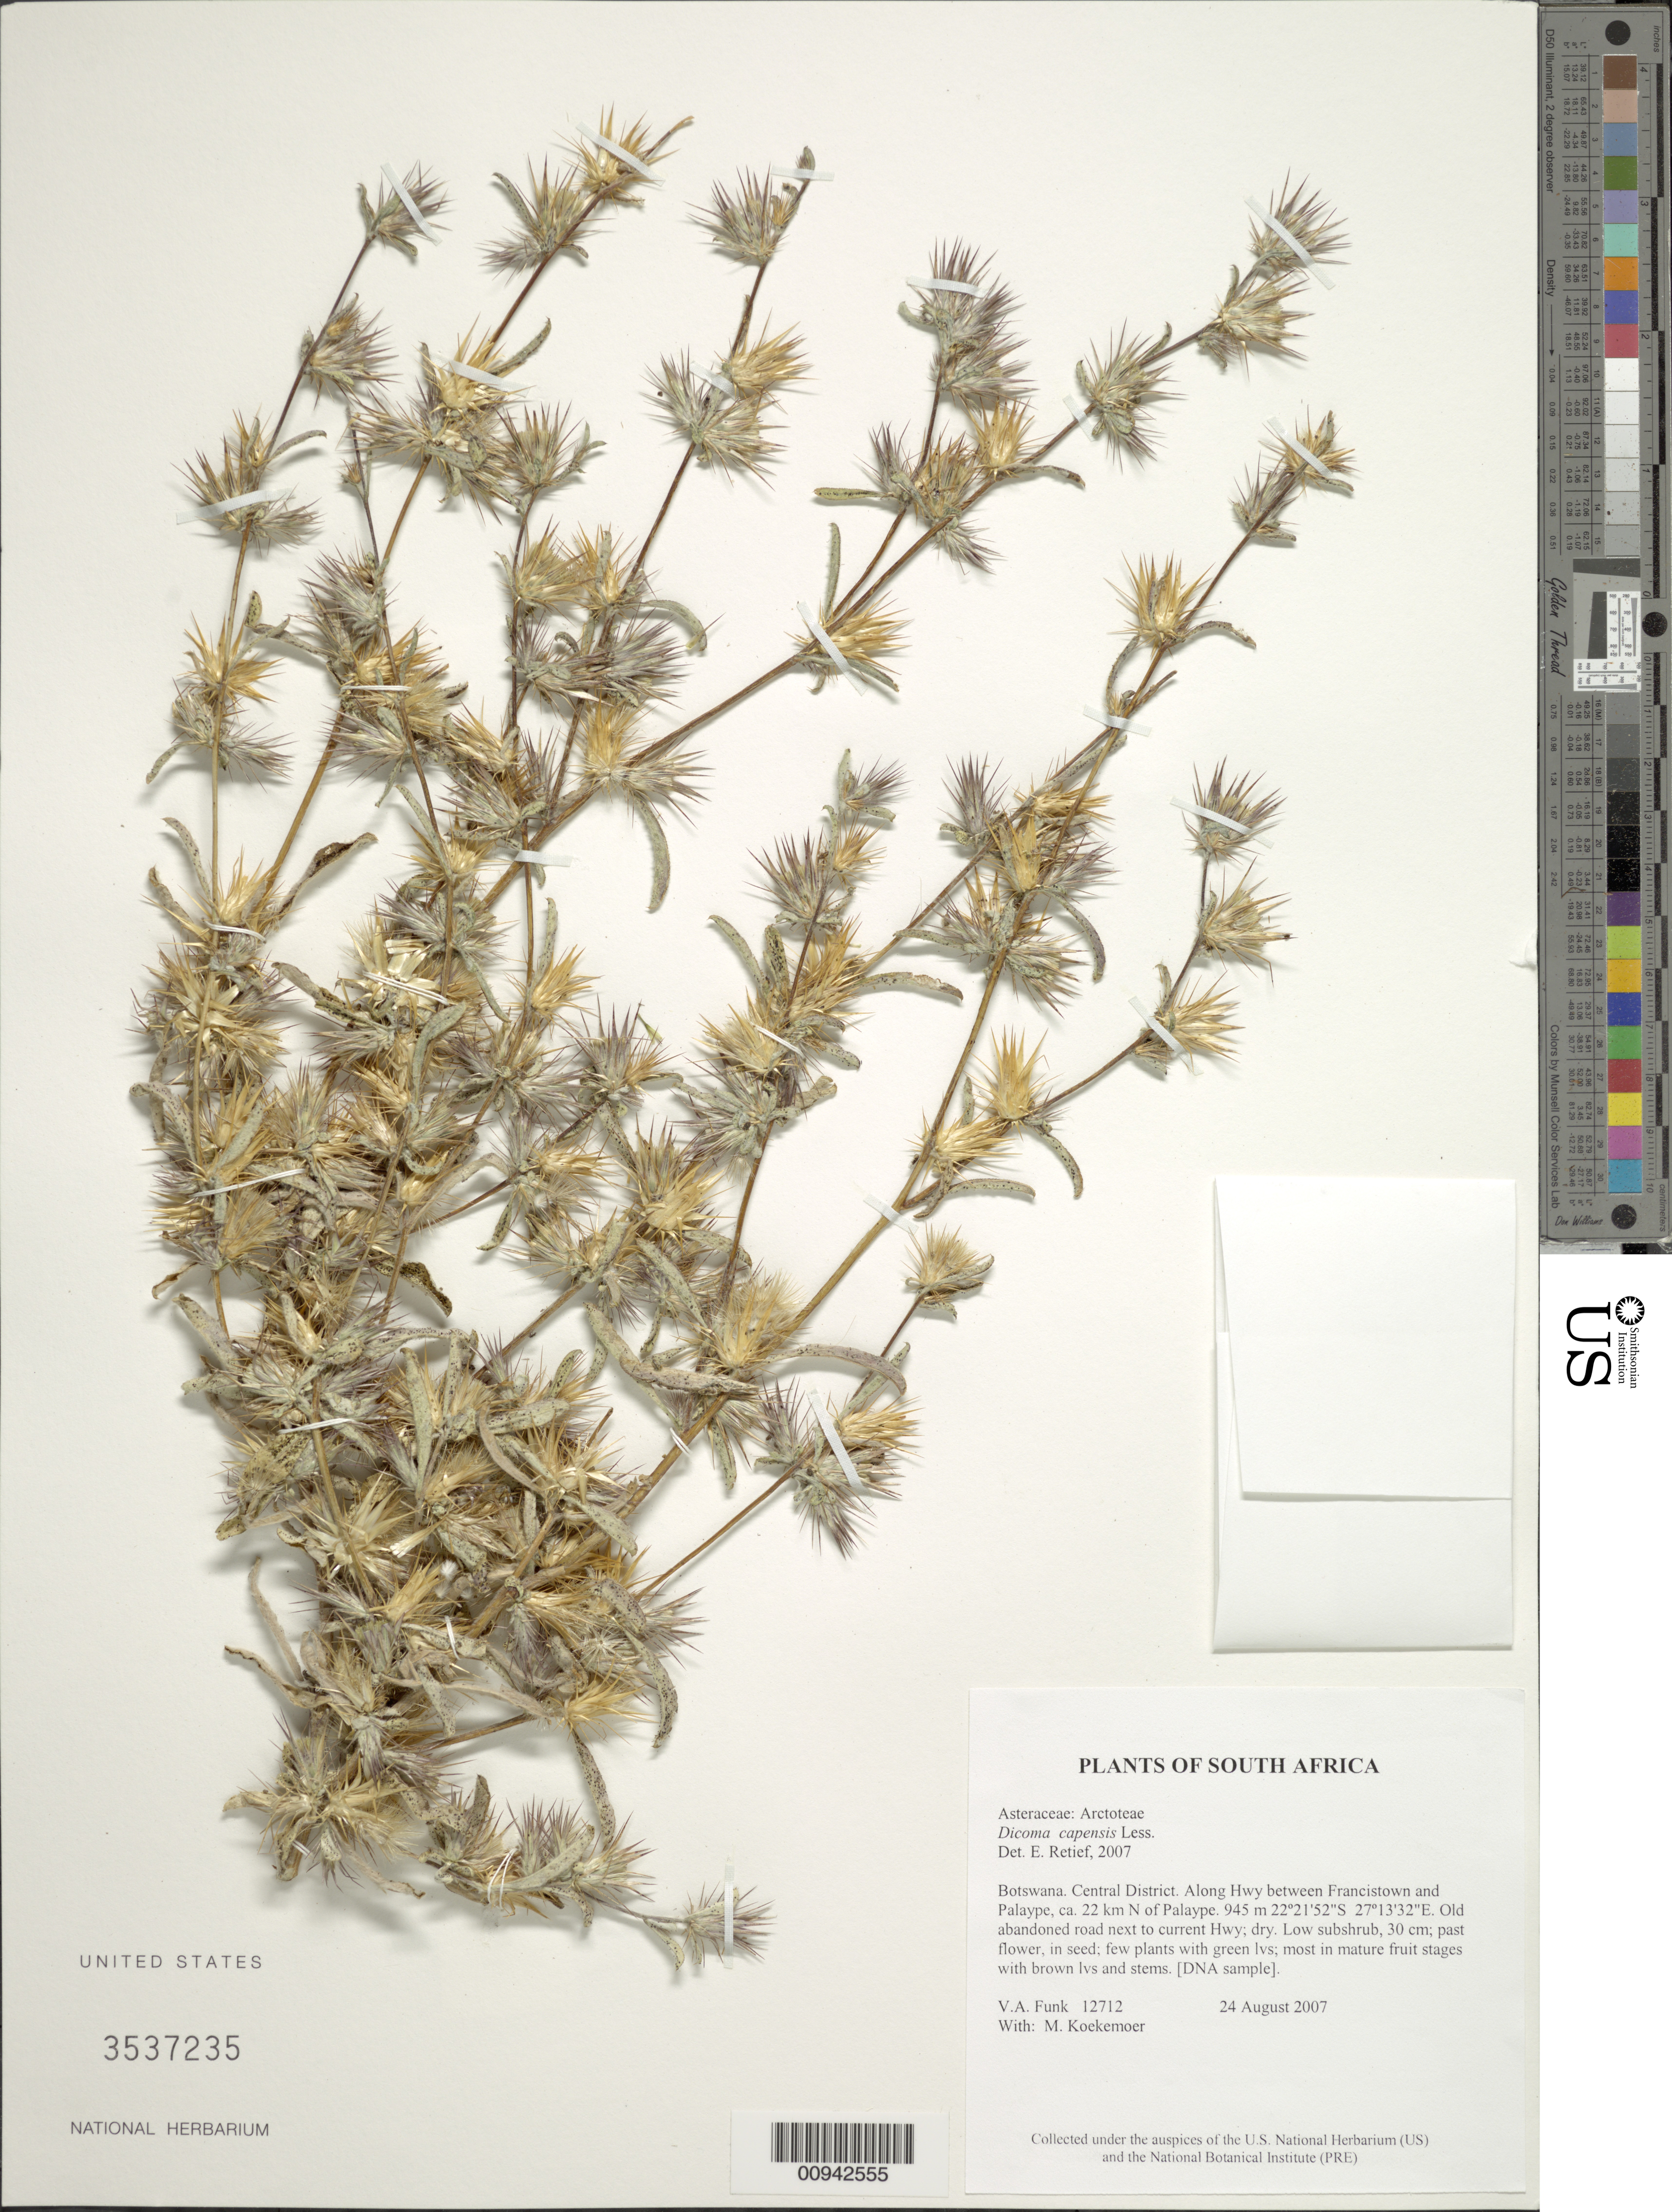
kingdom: Plantae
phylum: Tracheophyta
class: Magnoliopsida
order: Asterales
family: Asteraceae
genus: Dicoma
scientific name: Dicoma capensis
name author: Less.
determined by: Retief, E.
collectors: V. Funk & M. Koekemoer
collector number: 12712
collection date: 2007-08-24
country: Botswana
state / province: Central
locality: Along Hwy between Francistown and Palaype, ca. 22 km N of Palaype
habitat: Old abandoned road next to current Hwy; dry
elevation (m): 945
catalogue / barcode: US 3537235